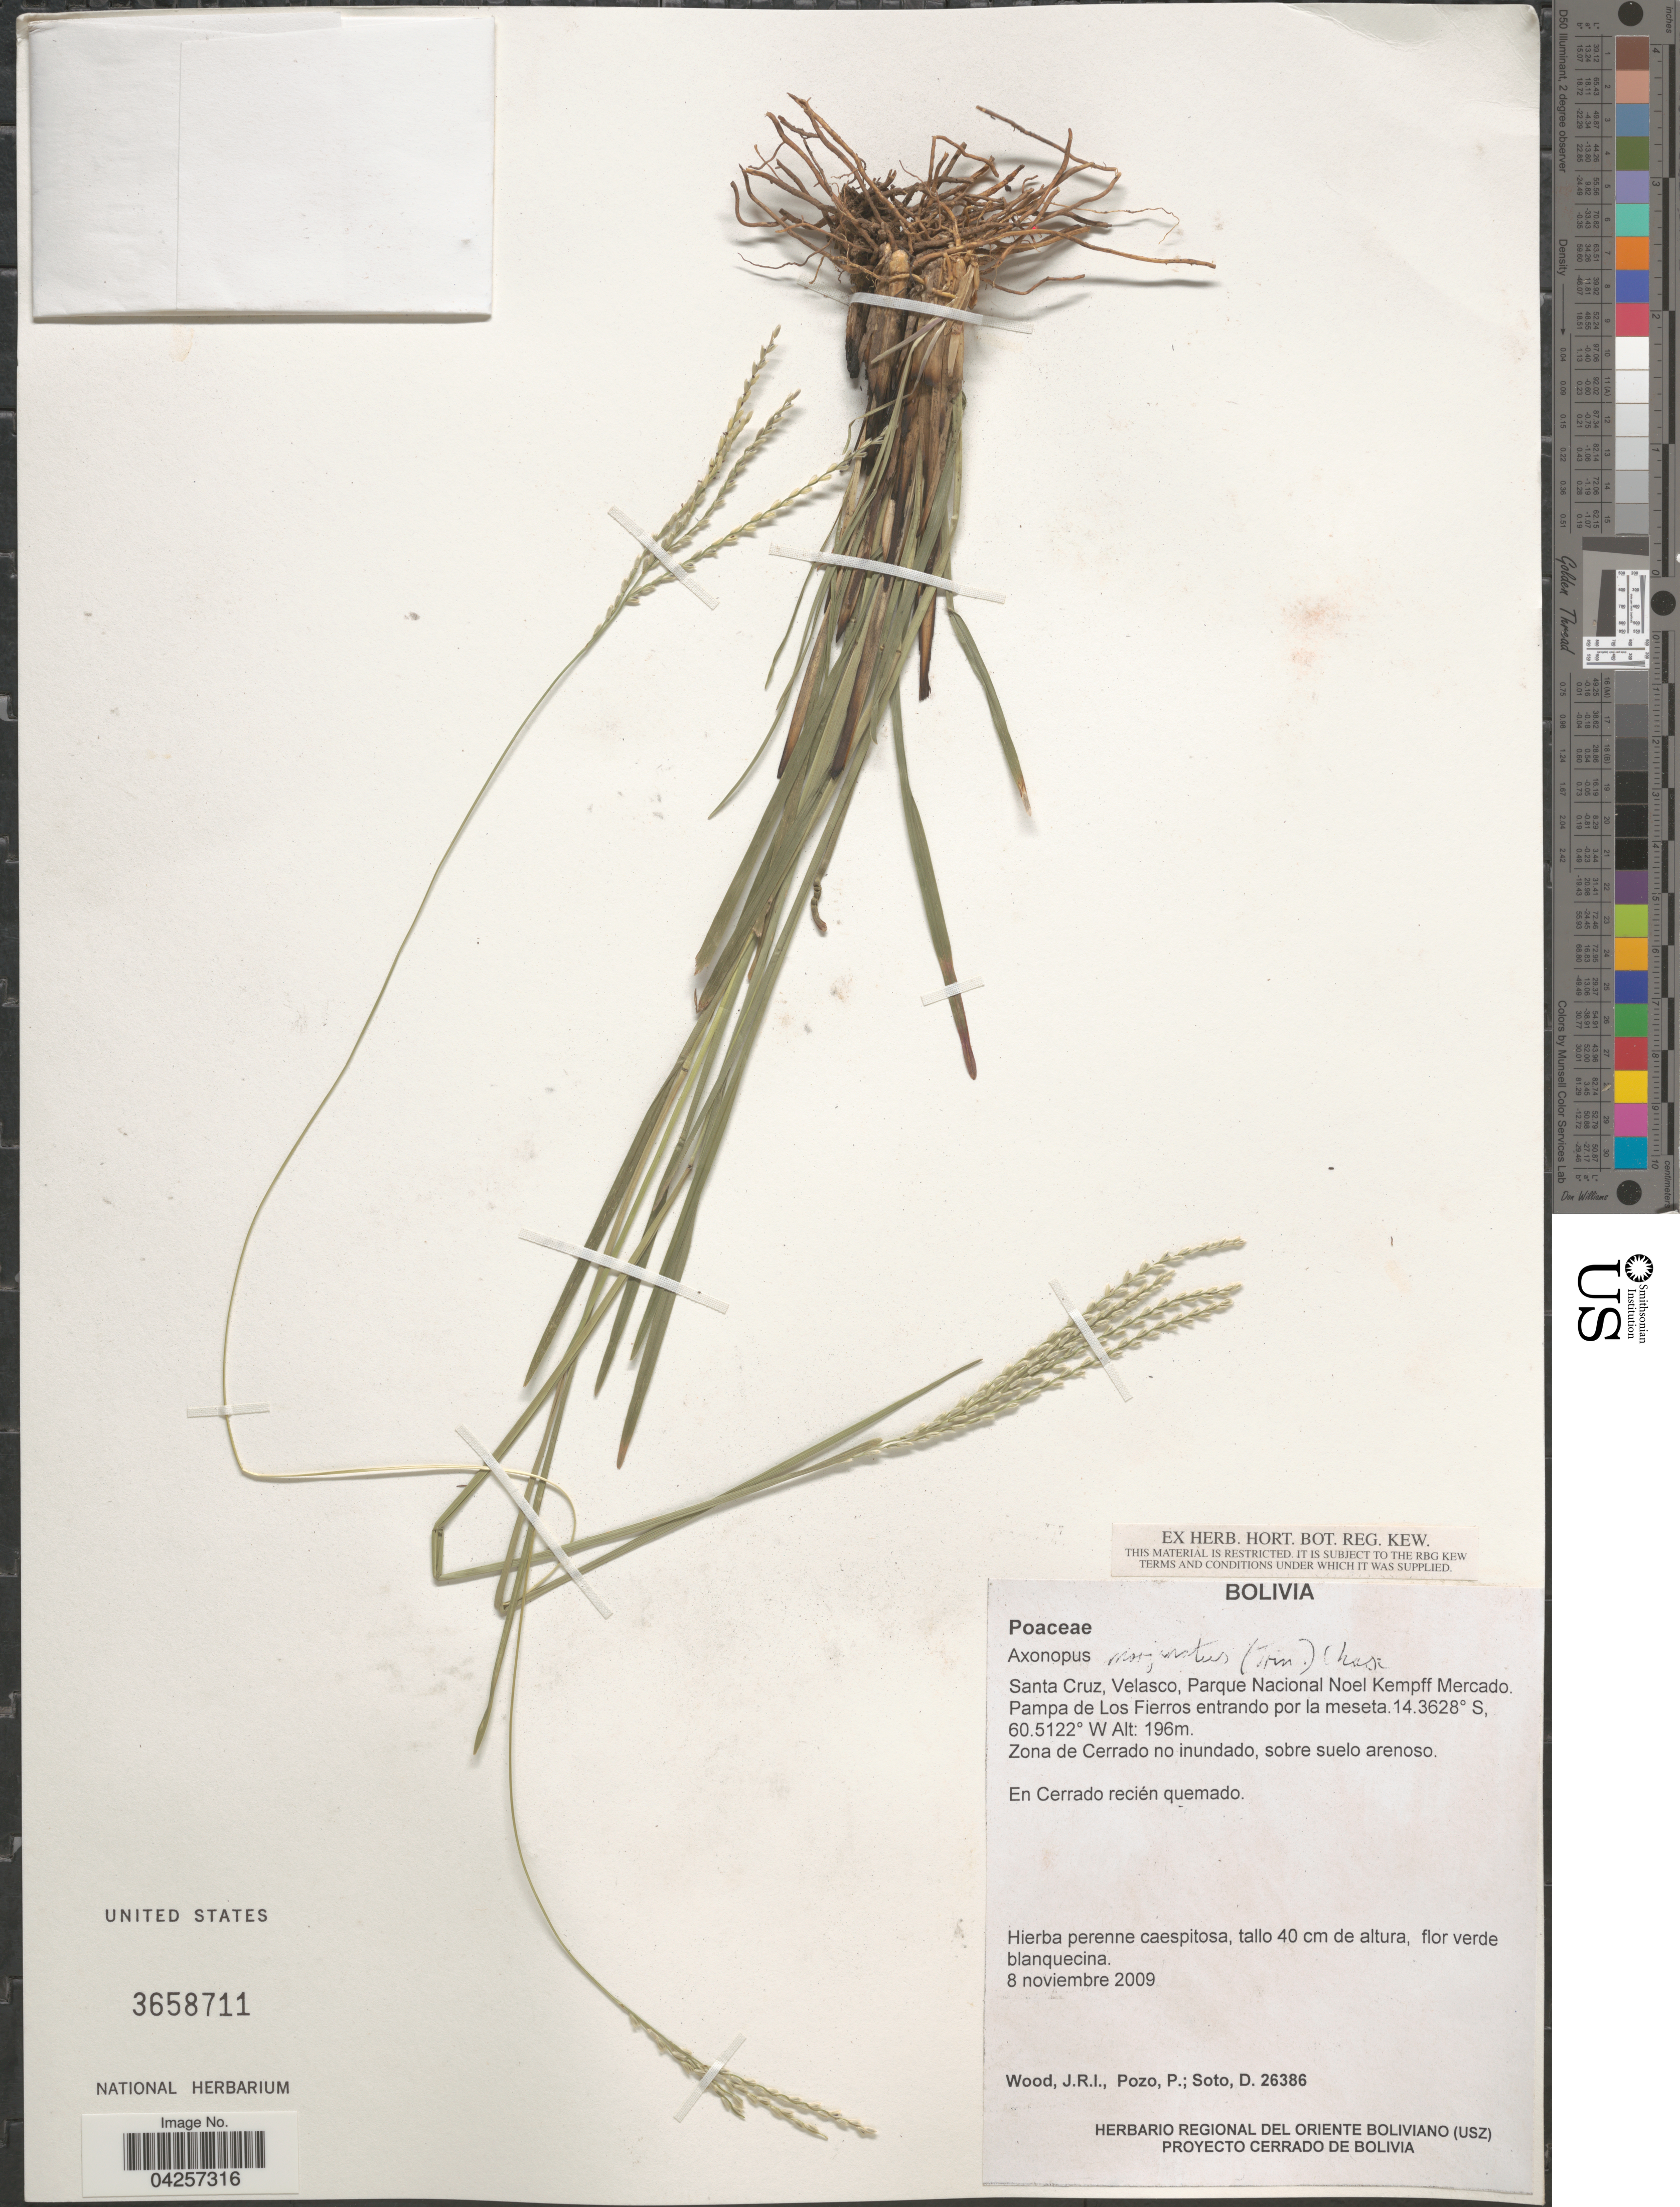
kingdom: Plantae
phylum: Tracheophyta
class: Liliopsida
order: Poales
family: Poaceae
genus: Axonopus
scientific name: Axonopus marginatus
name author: (Trin.) Chase ex Hitchc.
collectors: J. R. I. Wood, P. Pozo & D. Soto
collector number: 26386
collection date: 2009-11-08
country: Bolivia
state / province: Santa Cruz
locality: Velasco, Parque Nacional Noel Kempff Mercado. Pampa de Los Fierros entrando por la meseta. Zona de Cerrado no inundado, sobre suelo arenoso.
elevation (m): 196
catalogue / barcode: US 3658711